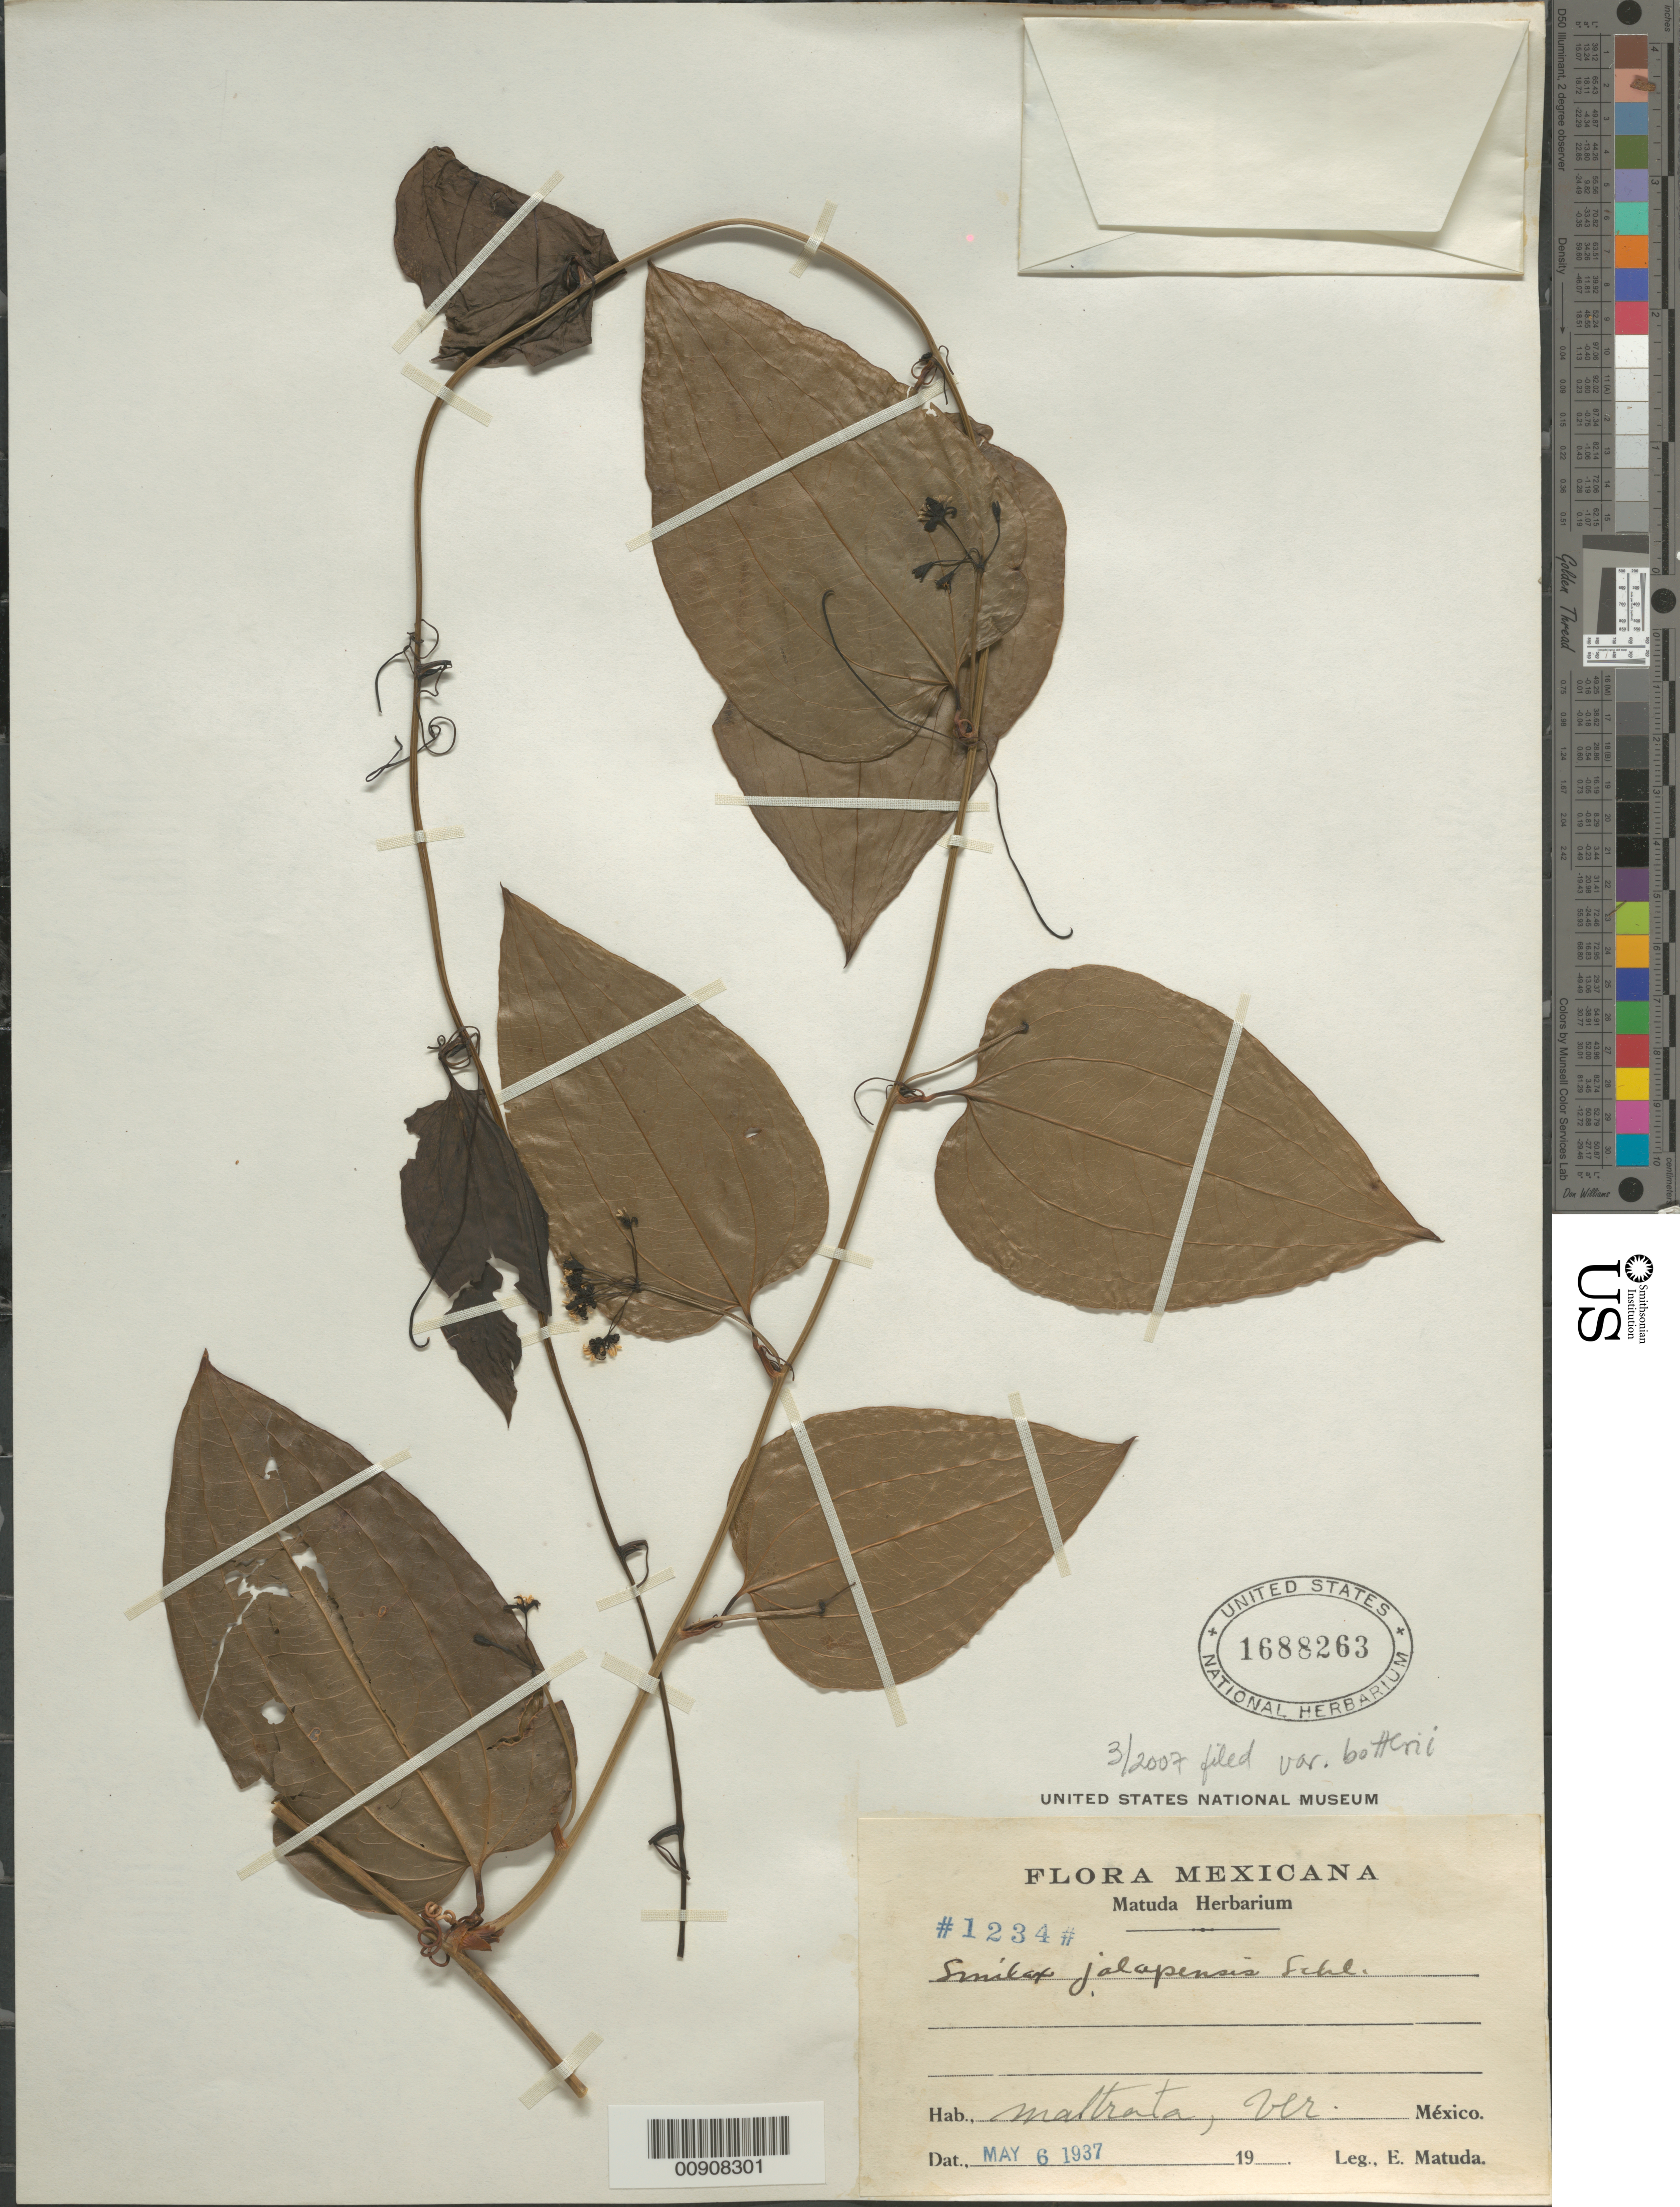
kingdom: Plantae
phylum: Tracheophyta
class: Liliopsida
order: Liliales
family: Smilacaceae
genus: Smilax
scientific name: Smilax jalapensis var. botteri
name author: (A. DC.) Killip & C.V. Morton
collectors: E. Matuda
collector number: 1234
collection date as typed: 06 May 1937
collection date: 1937-05-06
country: Mexico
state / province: Veracruz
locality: Maltrata, Veracruz.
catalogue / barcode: US 1688263